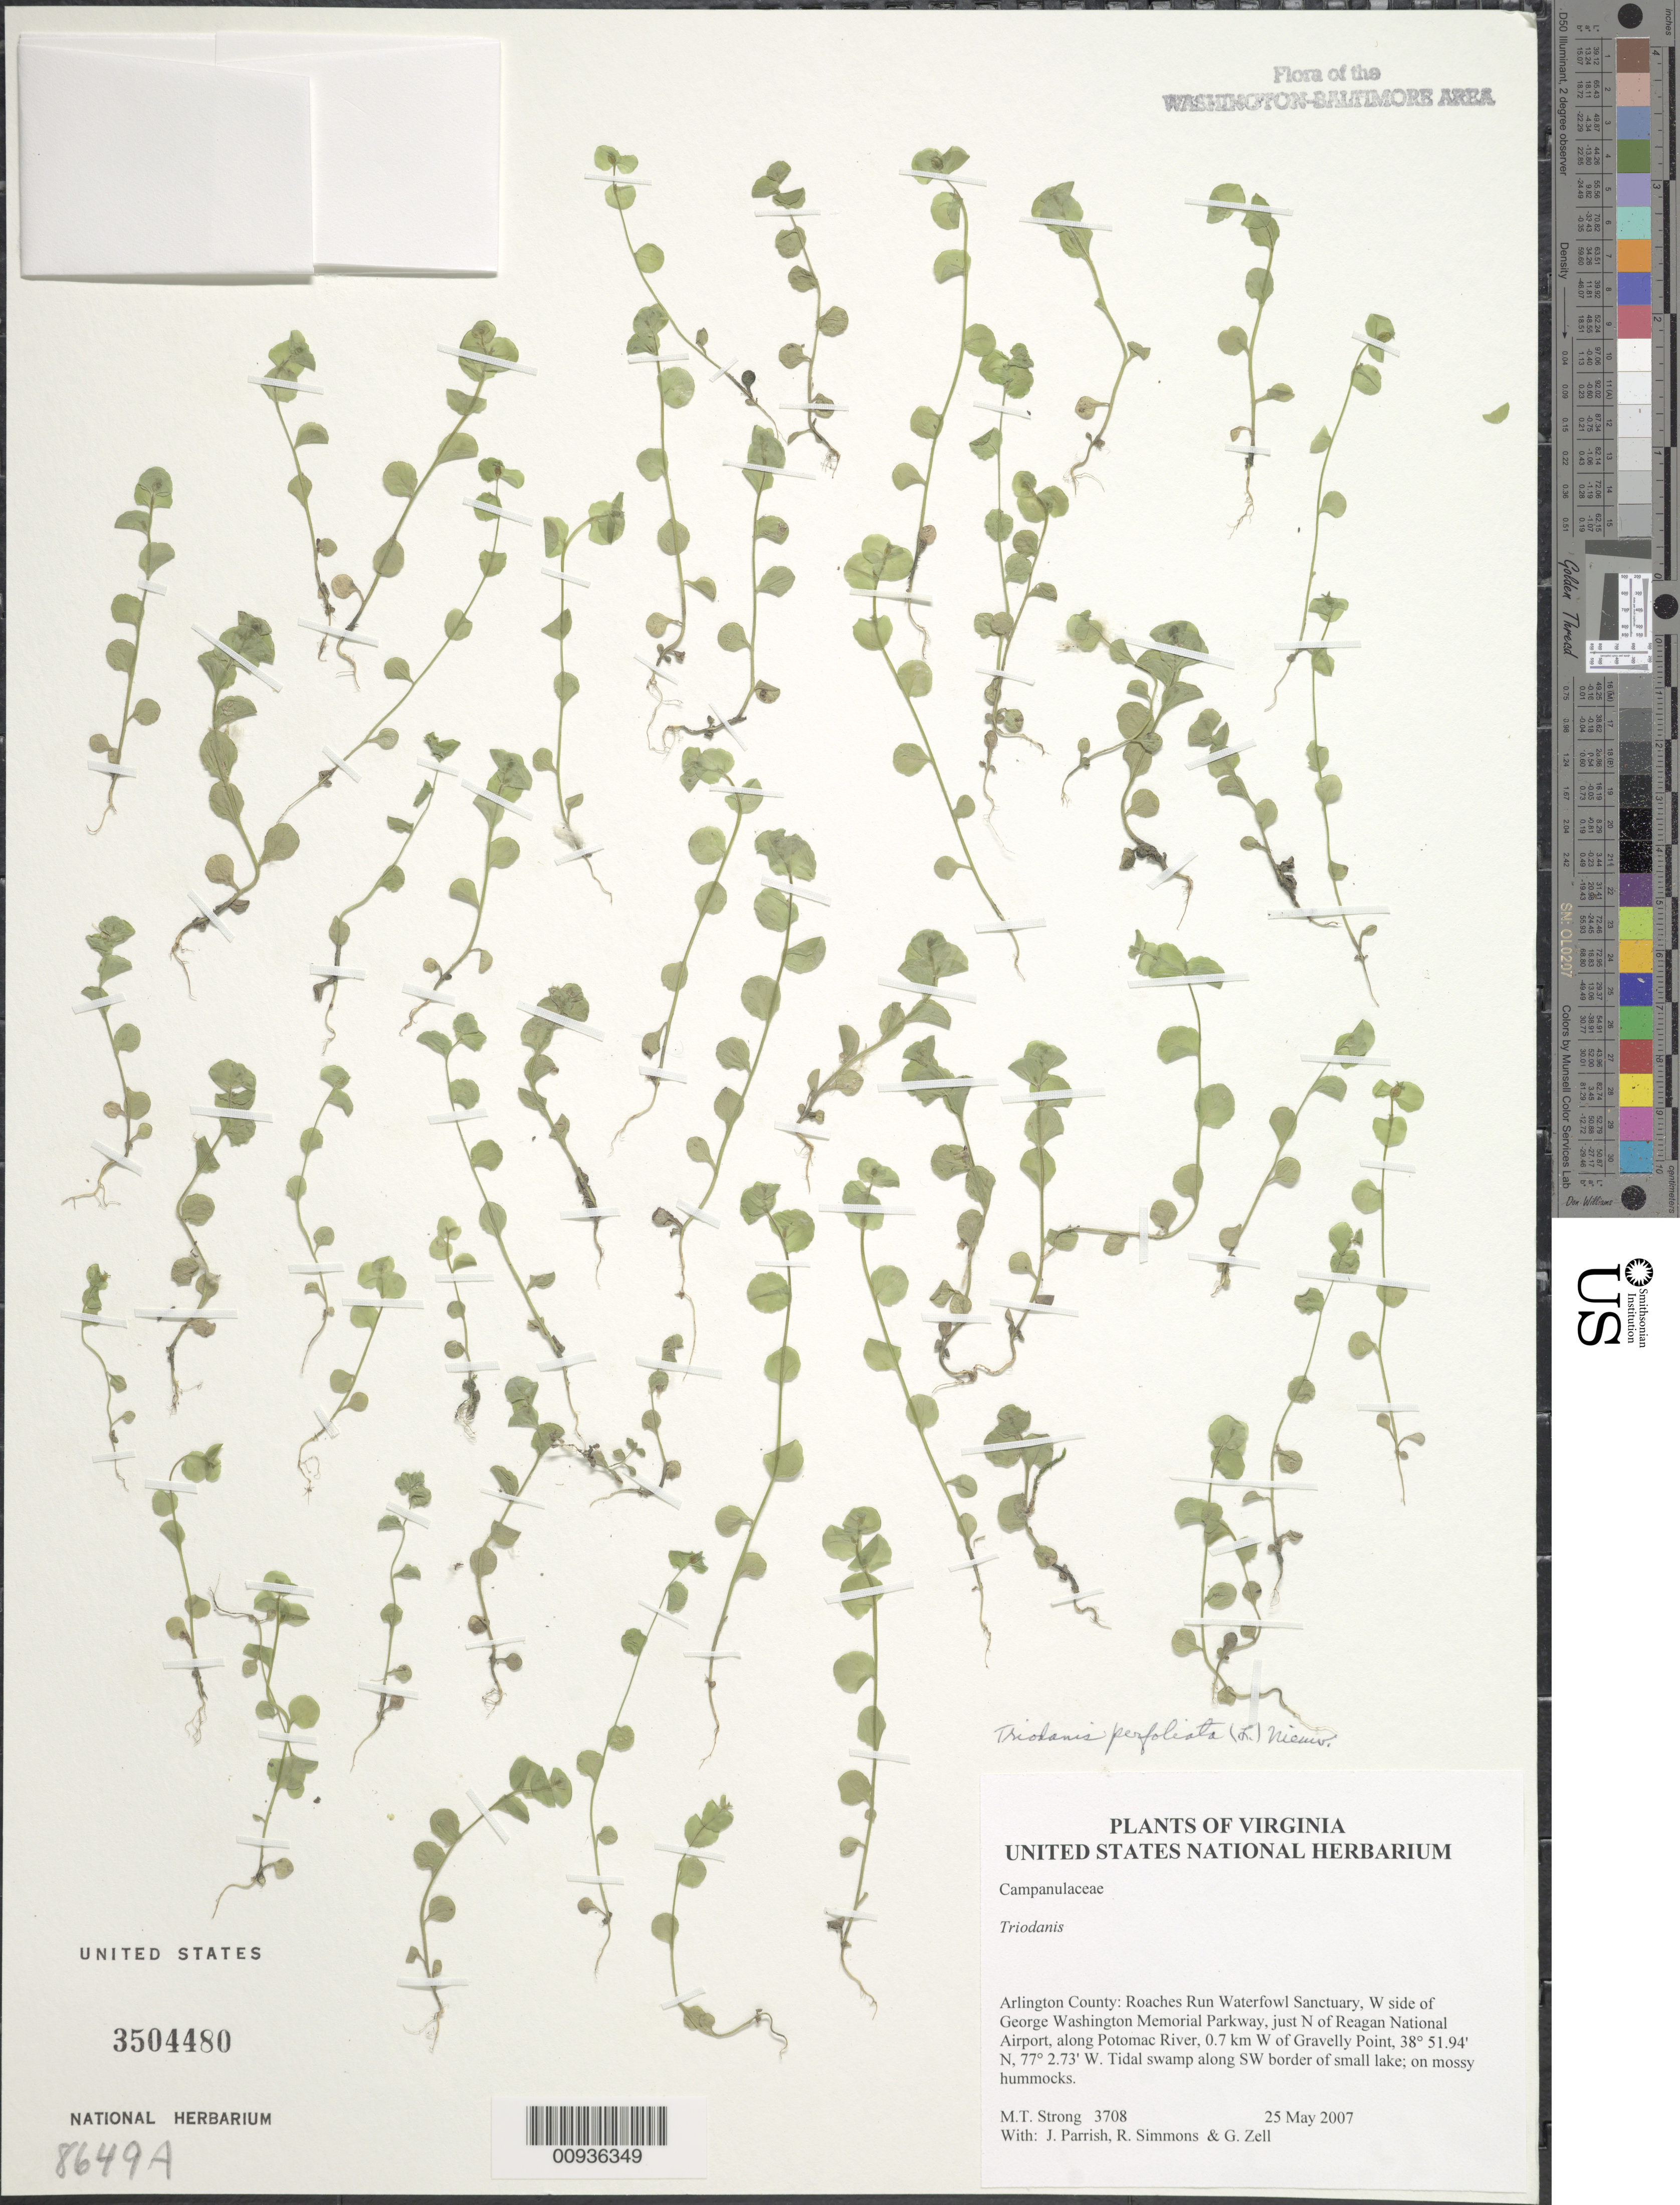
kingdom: Plantae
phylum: Tracheophyta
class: Magnoliopsida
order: Asterales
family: Campanulaceae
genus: Triodanis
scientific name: Triodanis perfoliata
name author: (L.) Nieuwl.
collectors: M. T. Strong, J. Parrish, R. Simmons & G. Zell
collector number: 3708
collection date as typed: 11 Sep 2006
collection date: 2006-09-11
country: United States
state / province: Virginia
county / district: Arlington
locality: Roaches Run Waterfowl Sanctuary, W side of George Washington Memorial Parkway, just N of Reagan National Airport, along Potomac River, 0.7 km W of Gravelly Point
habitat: tidal swamp along SW border of small lake; on mossy hummocks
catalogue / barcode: US 3504480